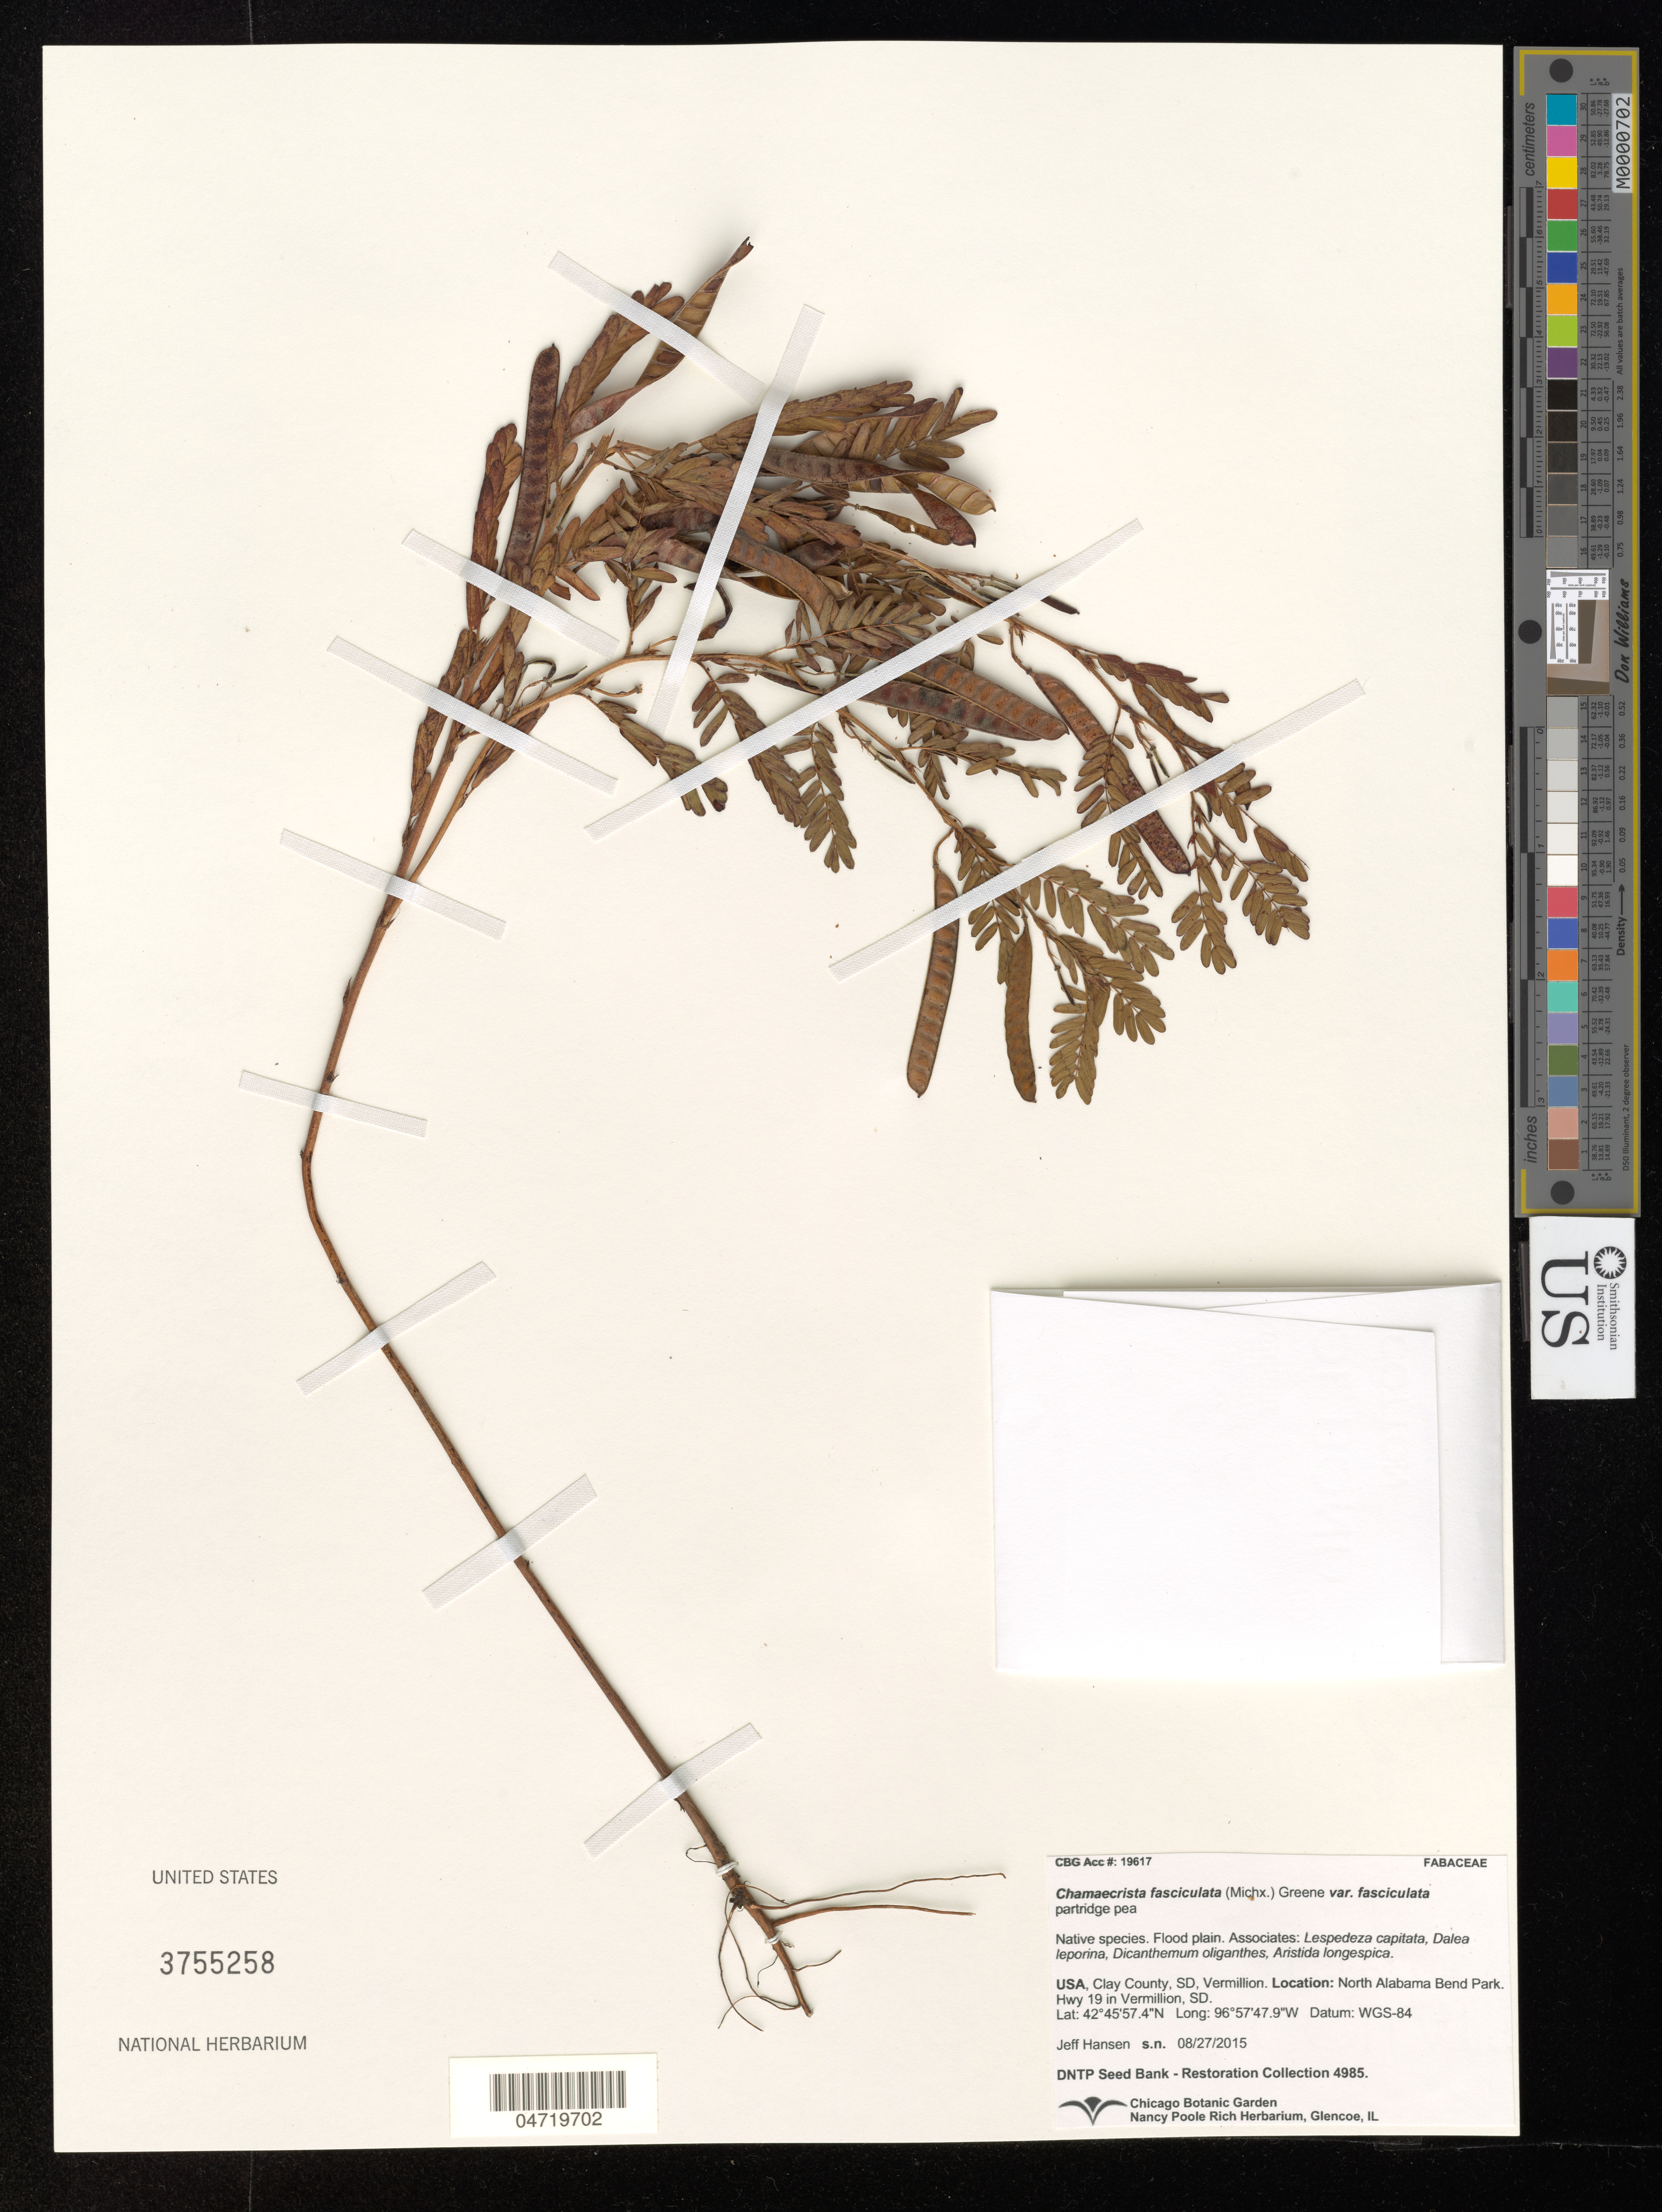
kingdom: Plantae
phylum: Tracheophyta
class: Magnoliopsida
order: Fabales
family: Fabaceae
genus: Chamaecrista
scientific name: Chamaecrista fasciculata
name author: (Michx.) Greene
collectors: J. Hansen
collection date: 2015-08-27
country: United States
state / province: South Dakota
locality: Clay County, SD, Vermillion. North Alabama Bend Park. Hwy 19 in Vermillion, SD.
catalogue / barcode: US 3755258